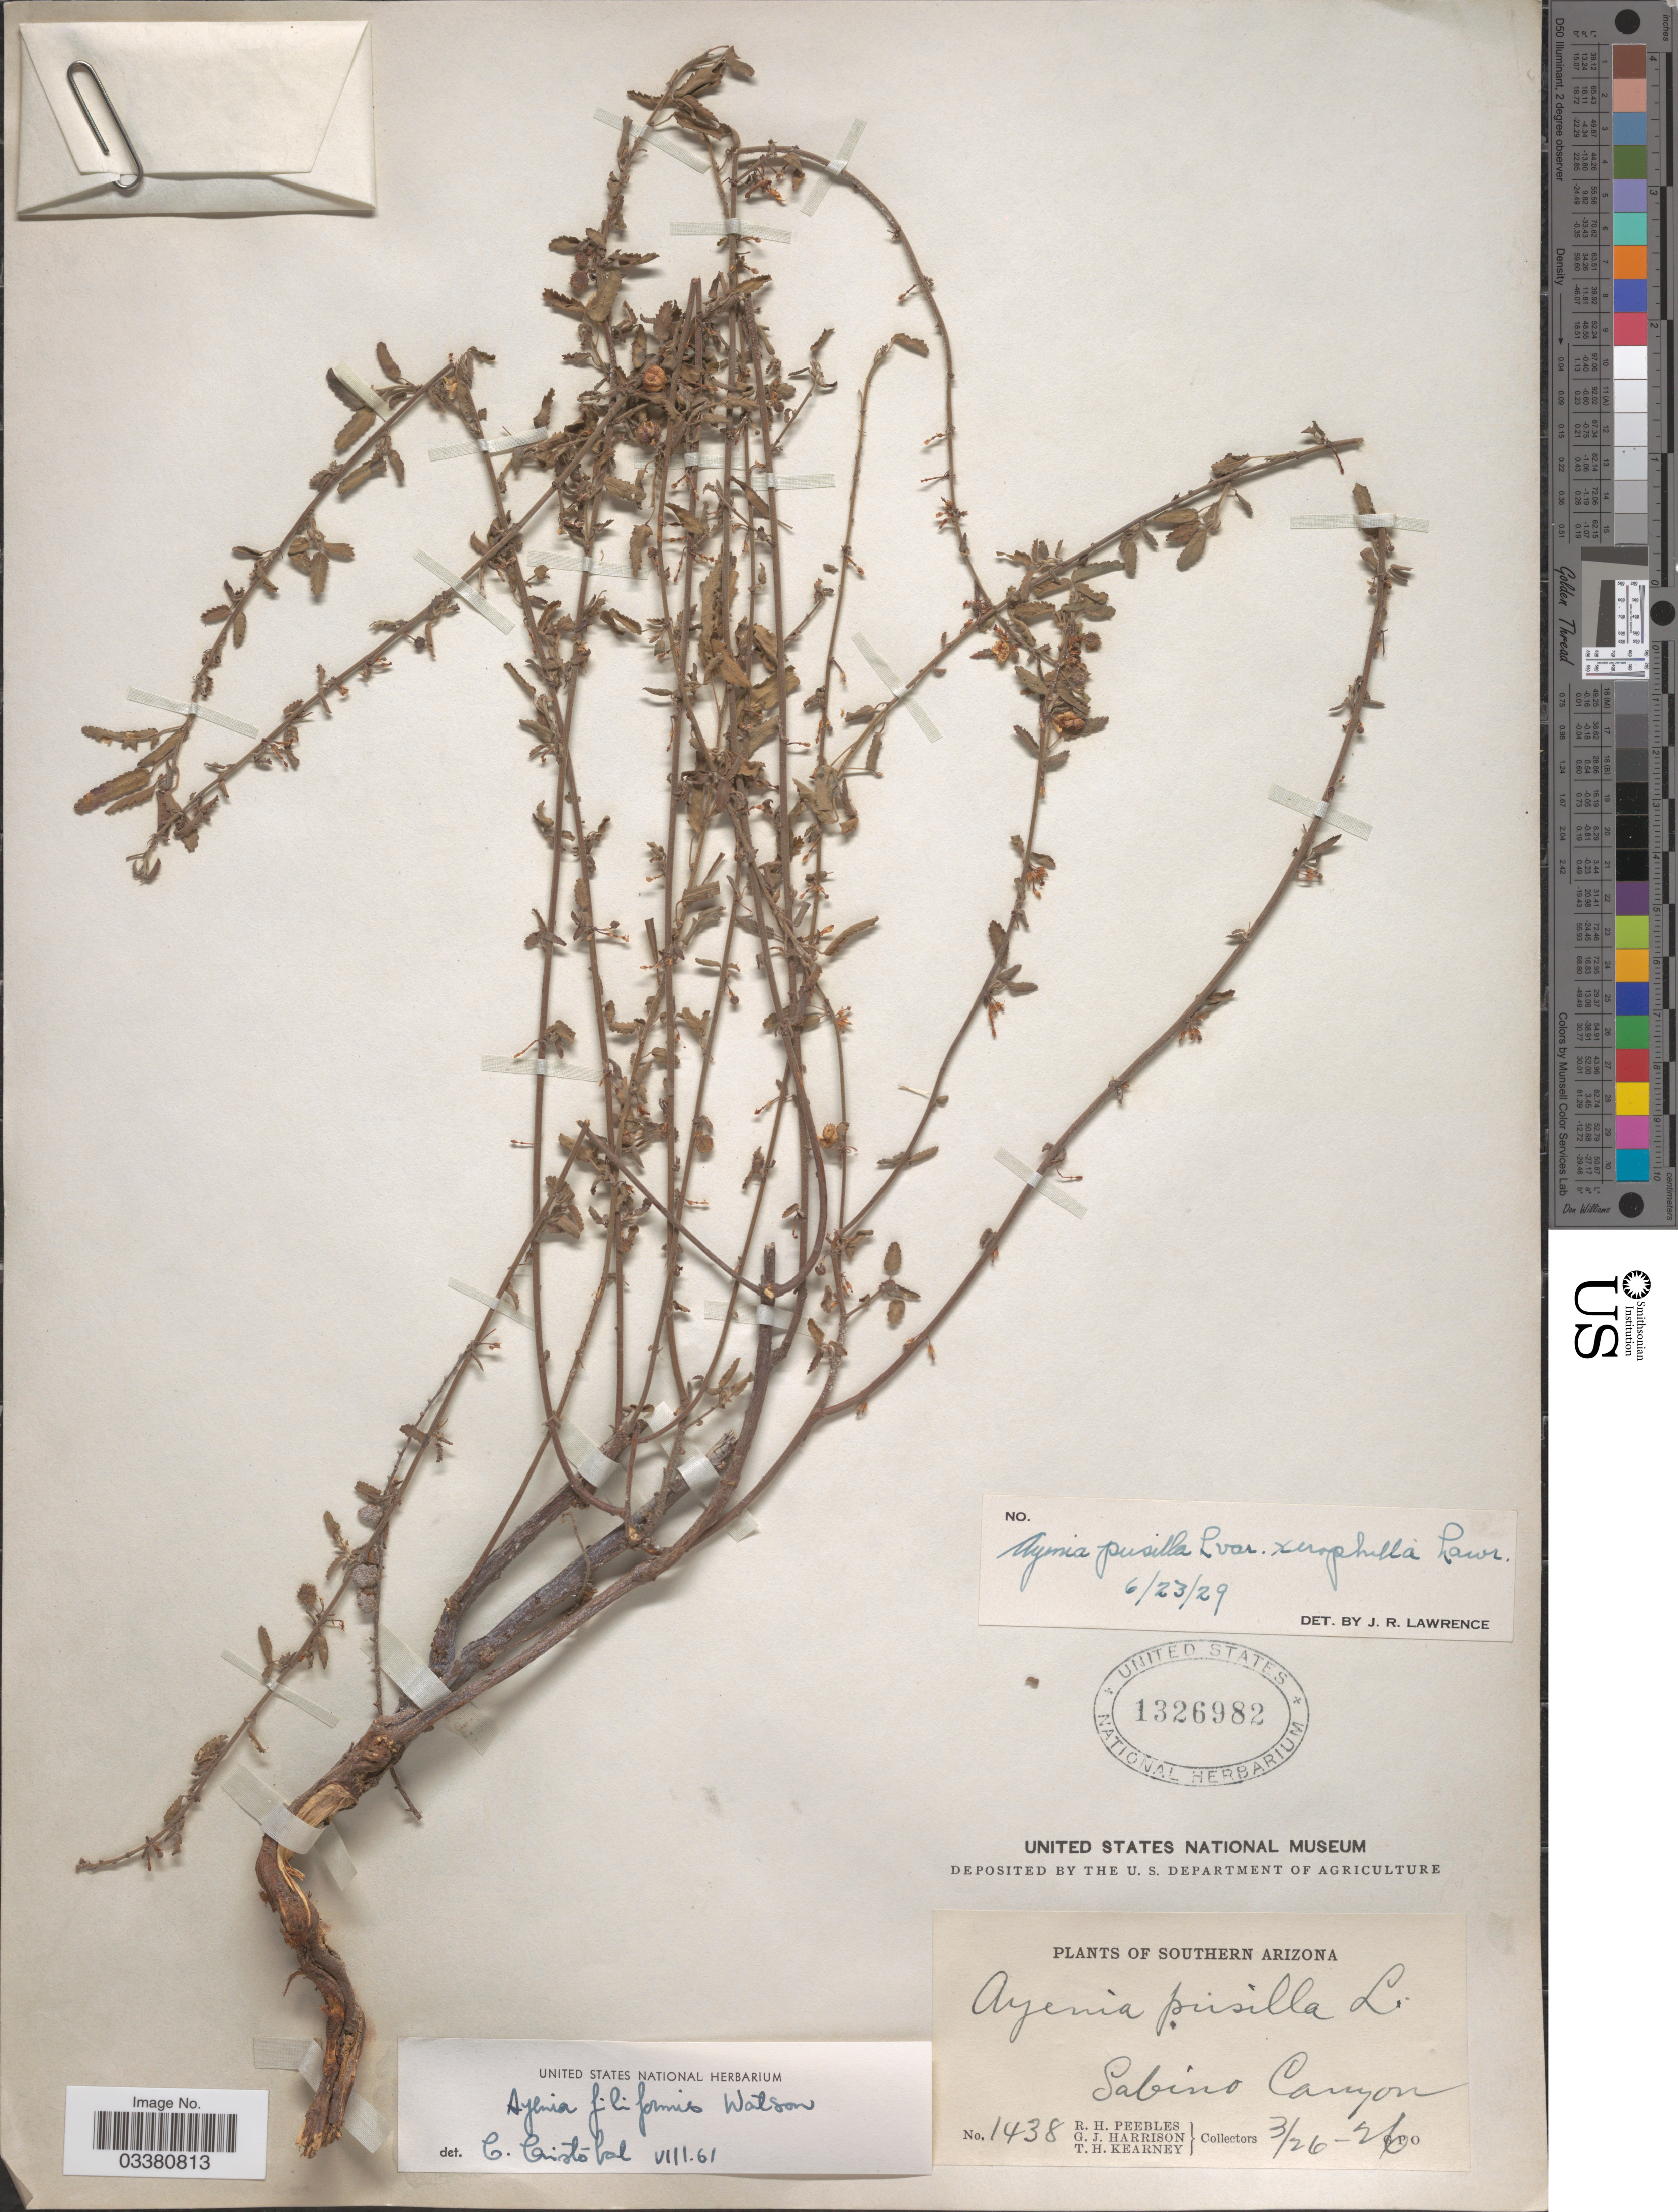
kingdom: Plantae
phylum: Tracheophyta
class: Magnoliopsida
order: Malvales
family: Malvaceae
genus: Ayenia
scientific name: Ayenia filiformis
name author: S. Watson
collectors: R. H. Peebles, G. J. Harrison & T. H. Kearney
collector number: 1438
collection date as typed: Transcribed d/m/y: 26/3/26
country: United States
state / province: Arizona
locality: Southern Arizona. Sabino Canyon.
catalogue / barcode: US 1326982